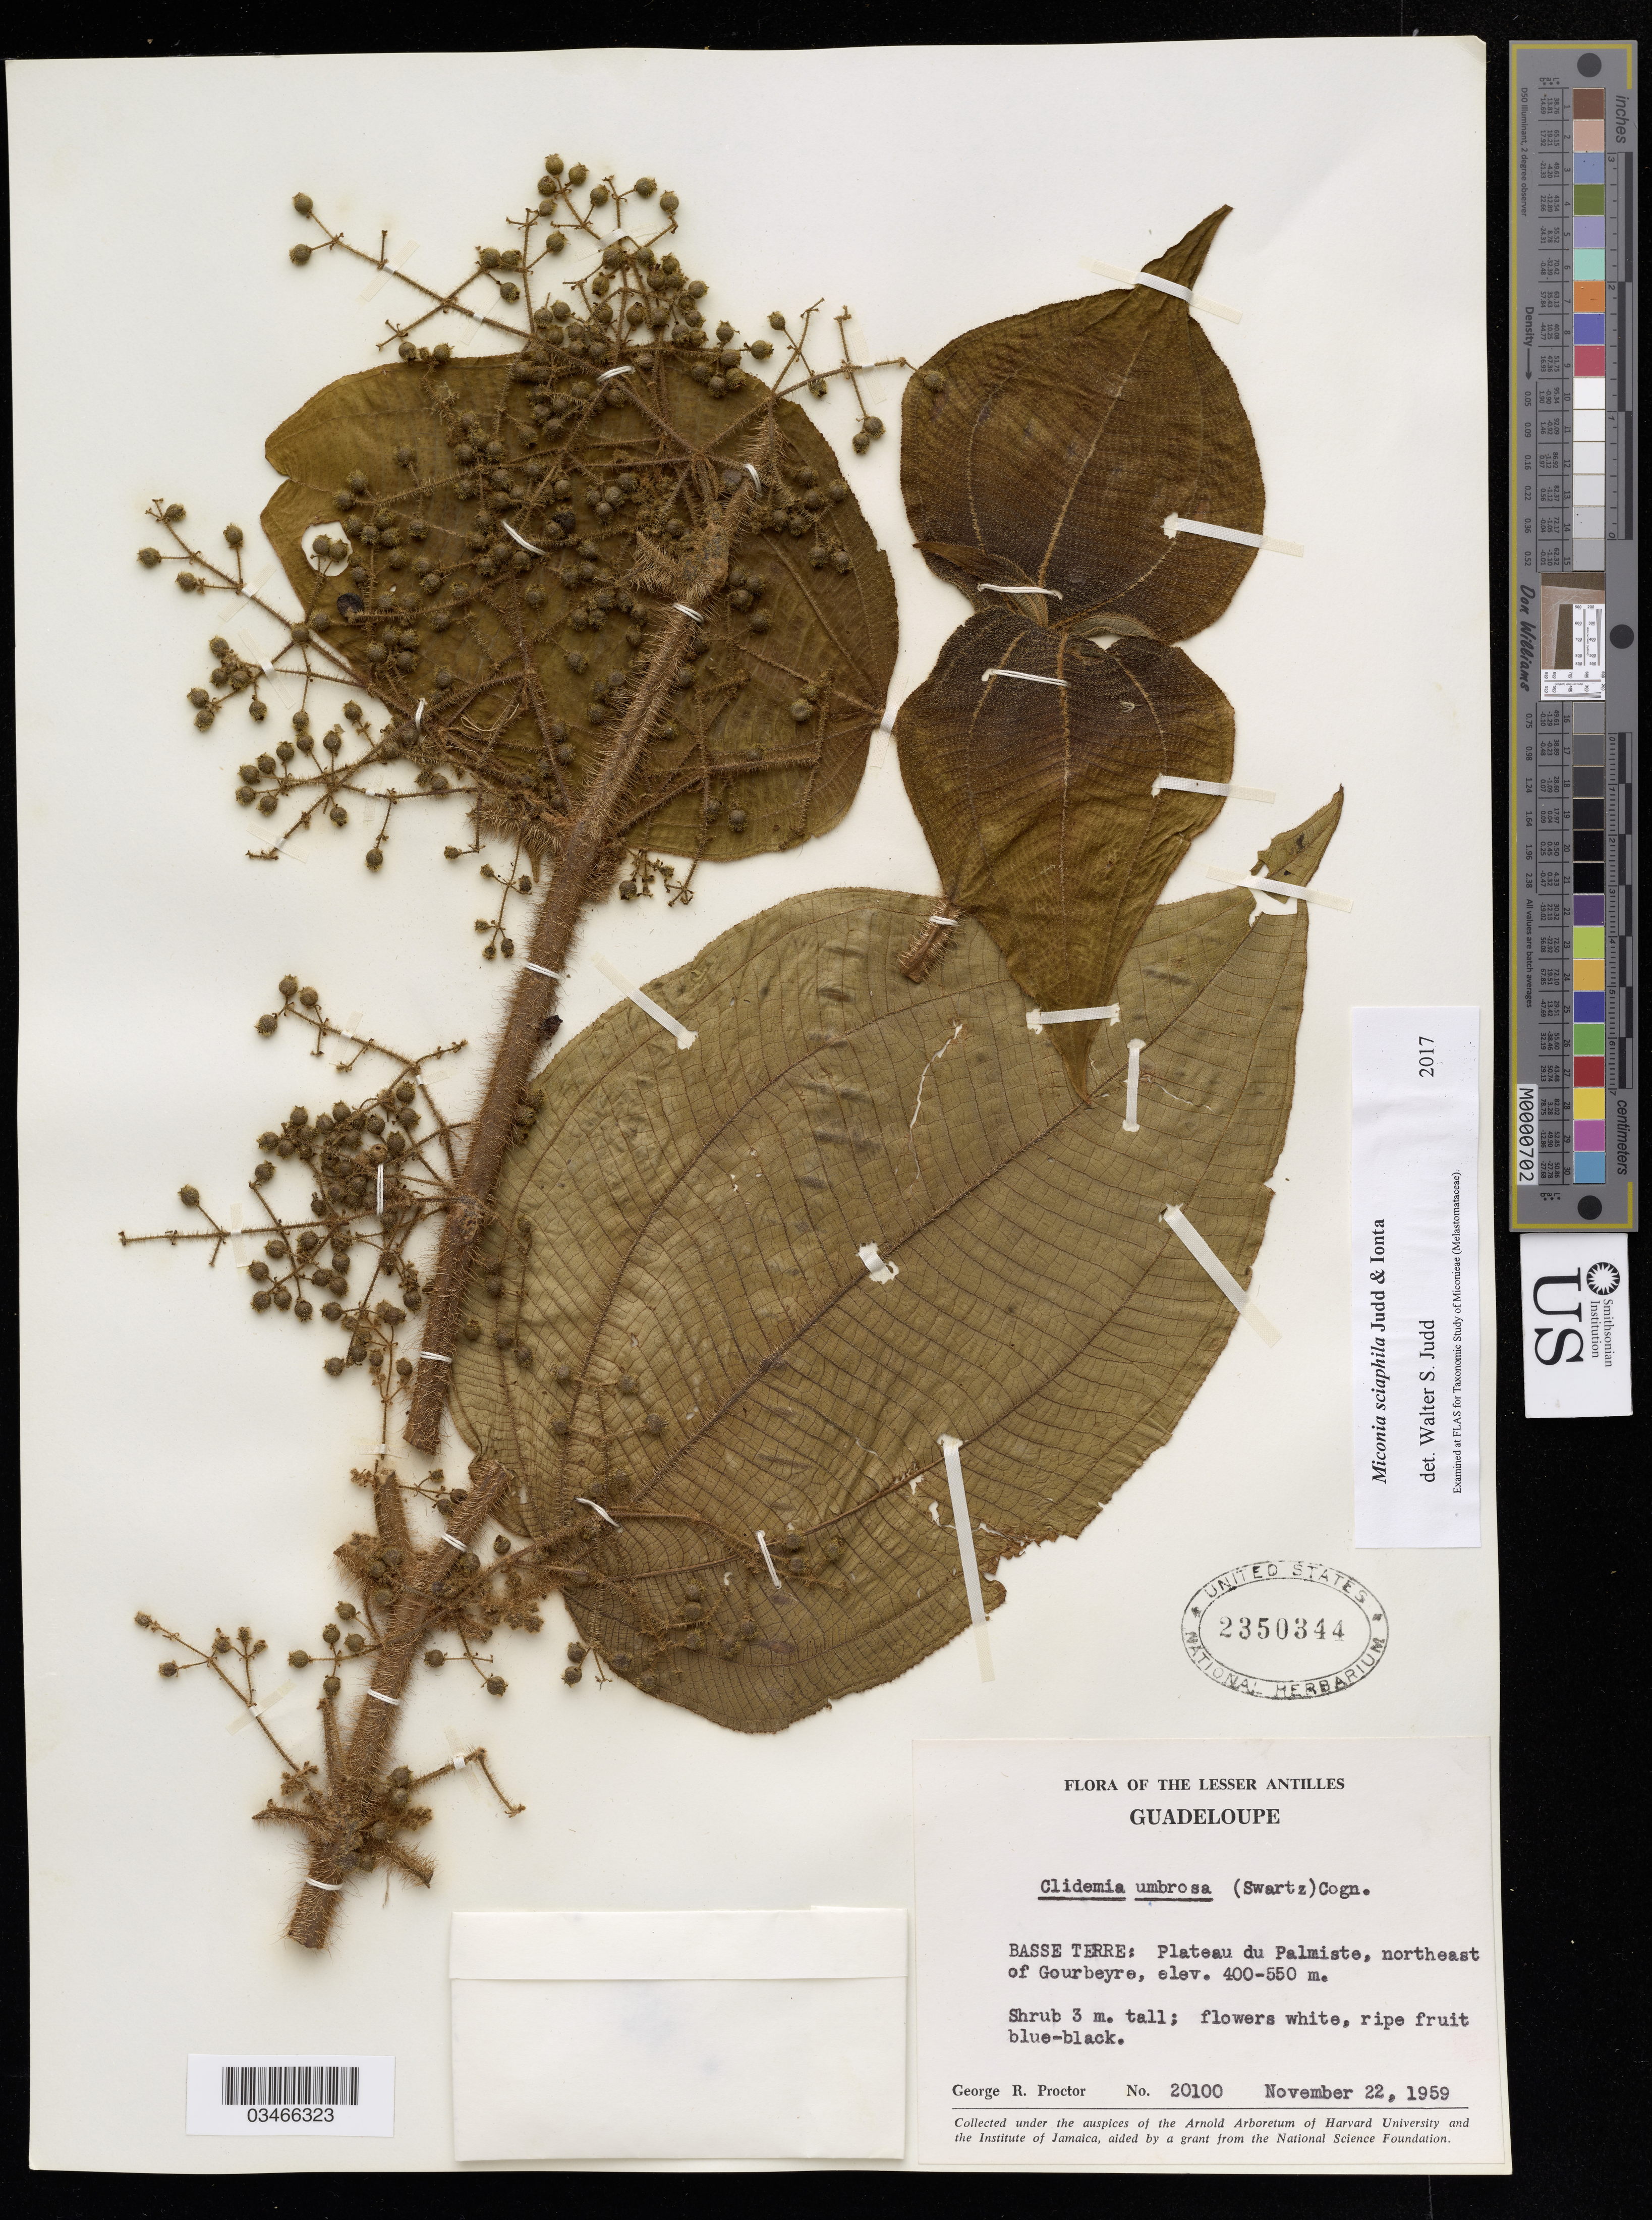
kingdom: Plantae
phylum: Tracheophyta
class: Magnoliopsida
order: Myrtales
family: Melastomataceae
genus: Miconia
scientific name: Miconia sciaphila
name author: Judd & Ionta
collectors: G. R. Proctor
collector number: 20100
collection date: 1959-11-22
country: Guadeloupe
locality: Basse Terre: Plateau du Palmiste, northeast of Gourbeyre.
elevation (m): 400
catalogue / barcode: US 2350344